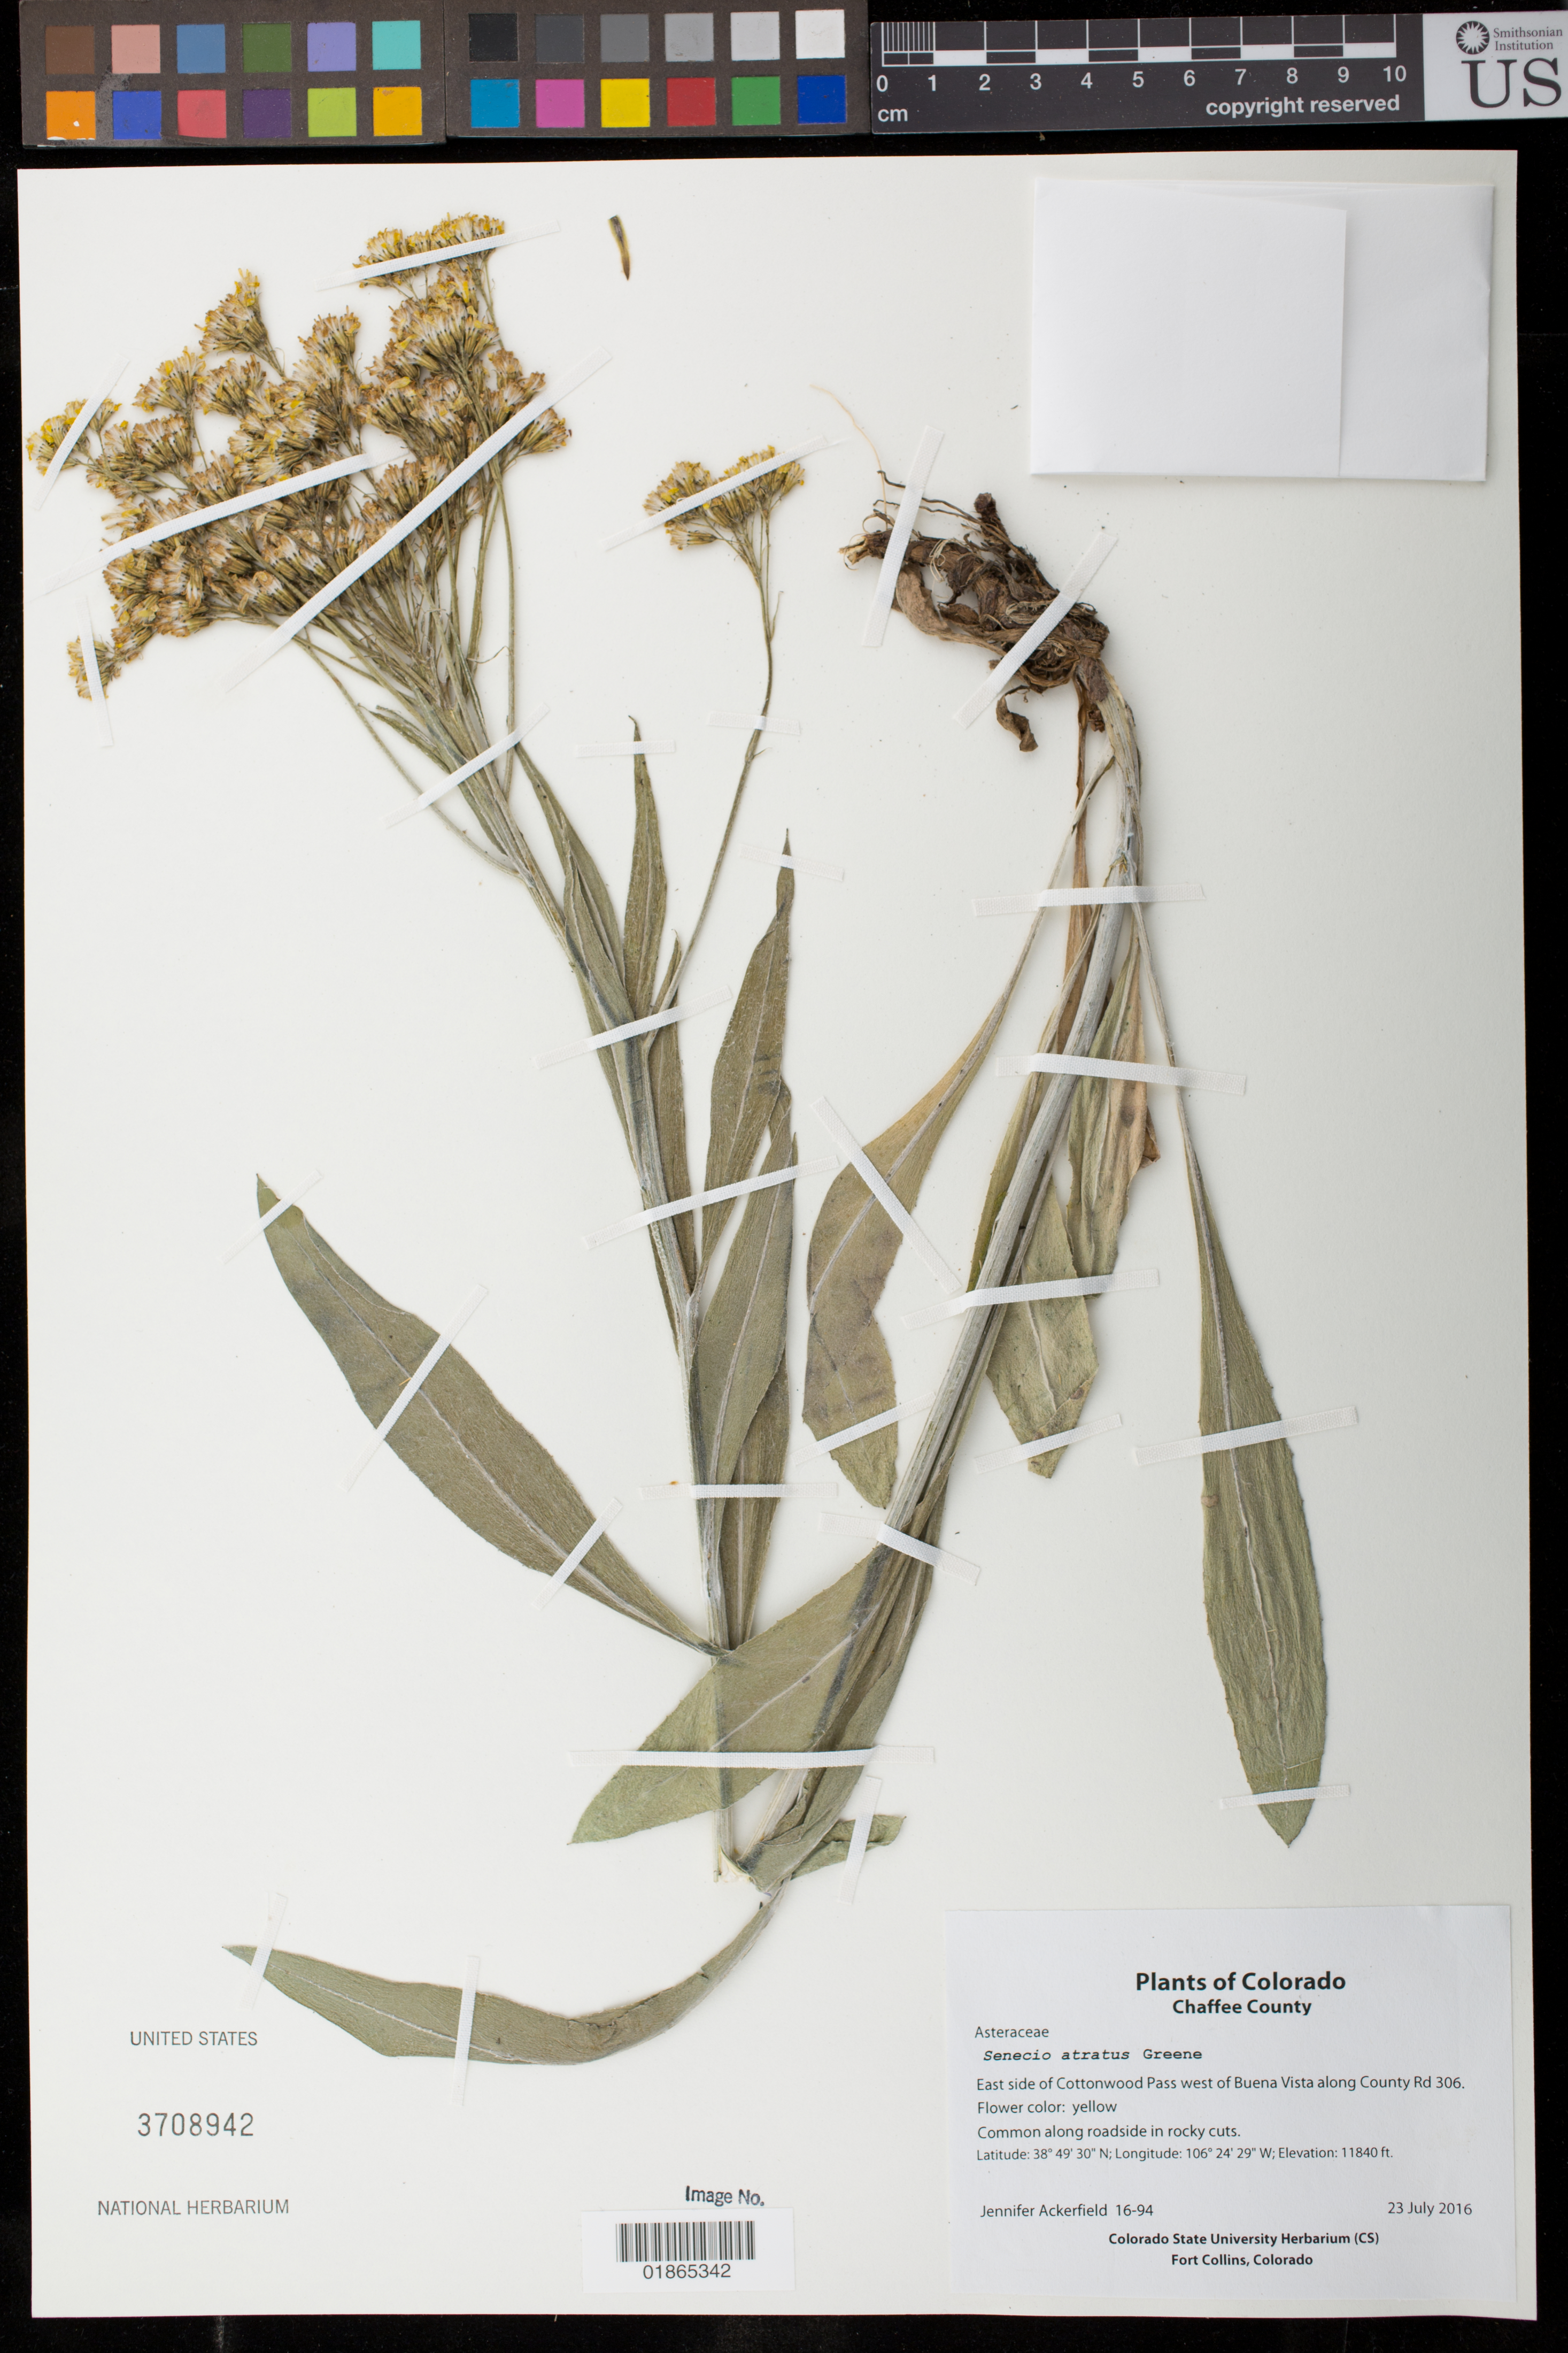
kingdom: Plantae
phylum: Tracheophyta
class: Magnoliopsida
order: Asterales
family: Asteraceae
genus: Senecio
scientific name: Senecio atratus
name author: Greene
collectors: J. Ackerfield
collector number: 16-94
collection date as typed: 23 July 2016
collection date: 2016-07-23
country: United States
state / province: Colorado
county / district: Chaffee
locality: East side of Cottonwood Pass west of Buena Vista along County Rd. 306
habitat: Common along roadside in rocky cuts.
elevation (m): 3609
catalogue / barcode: US 3708942